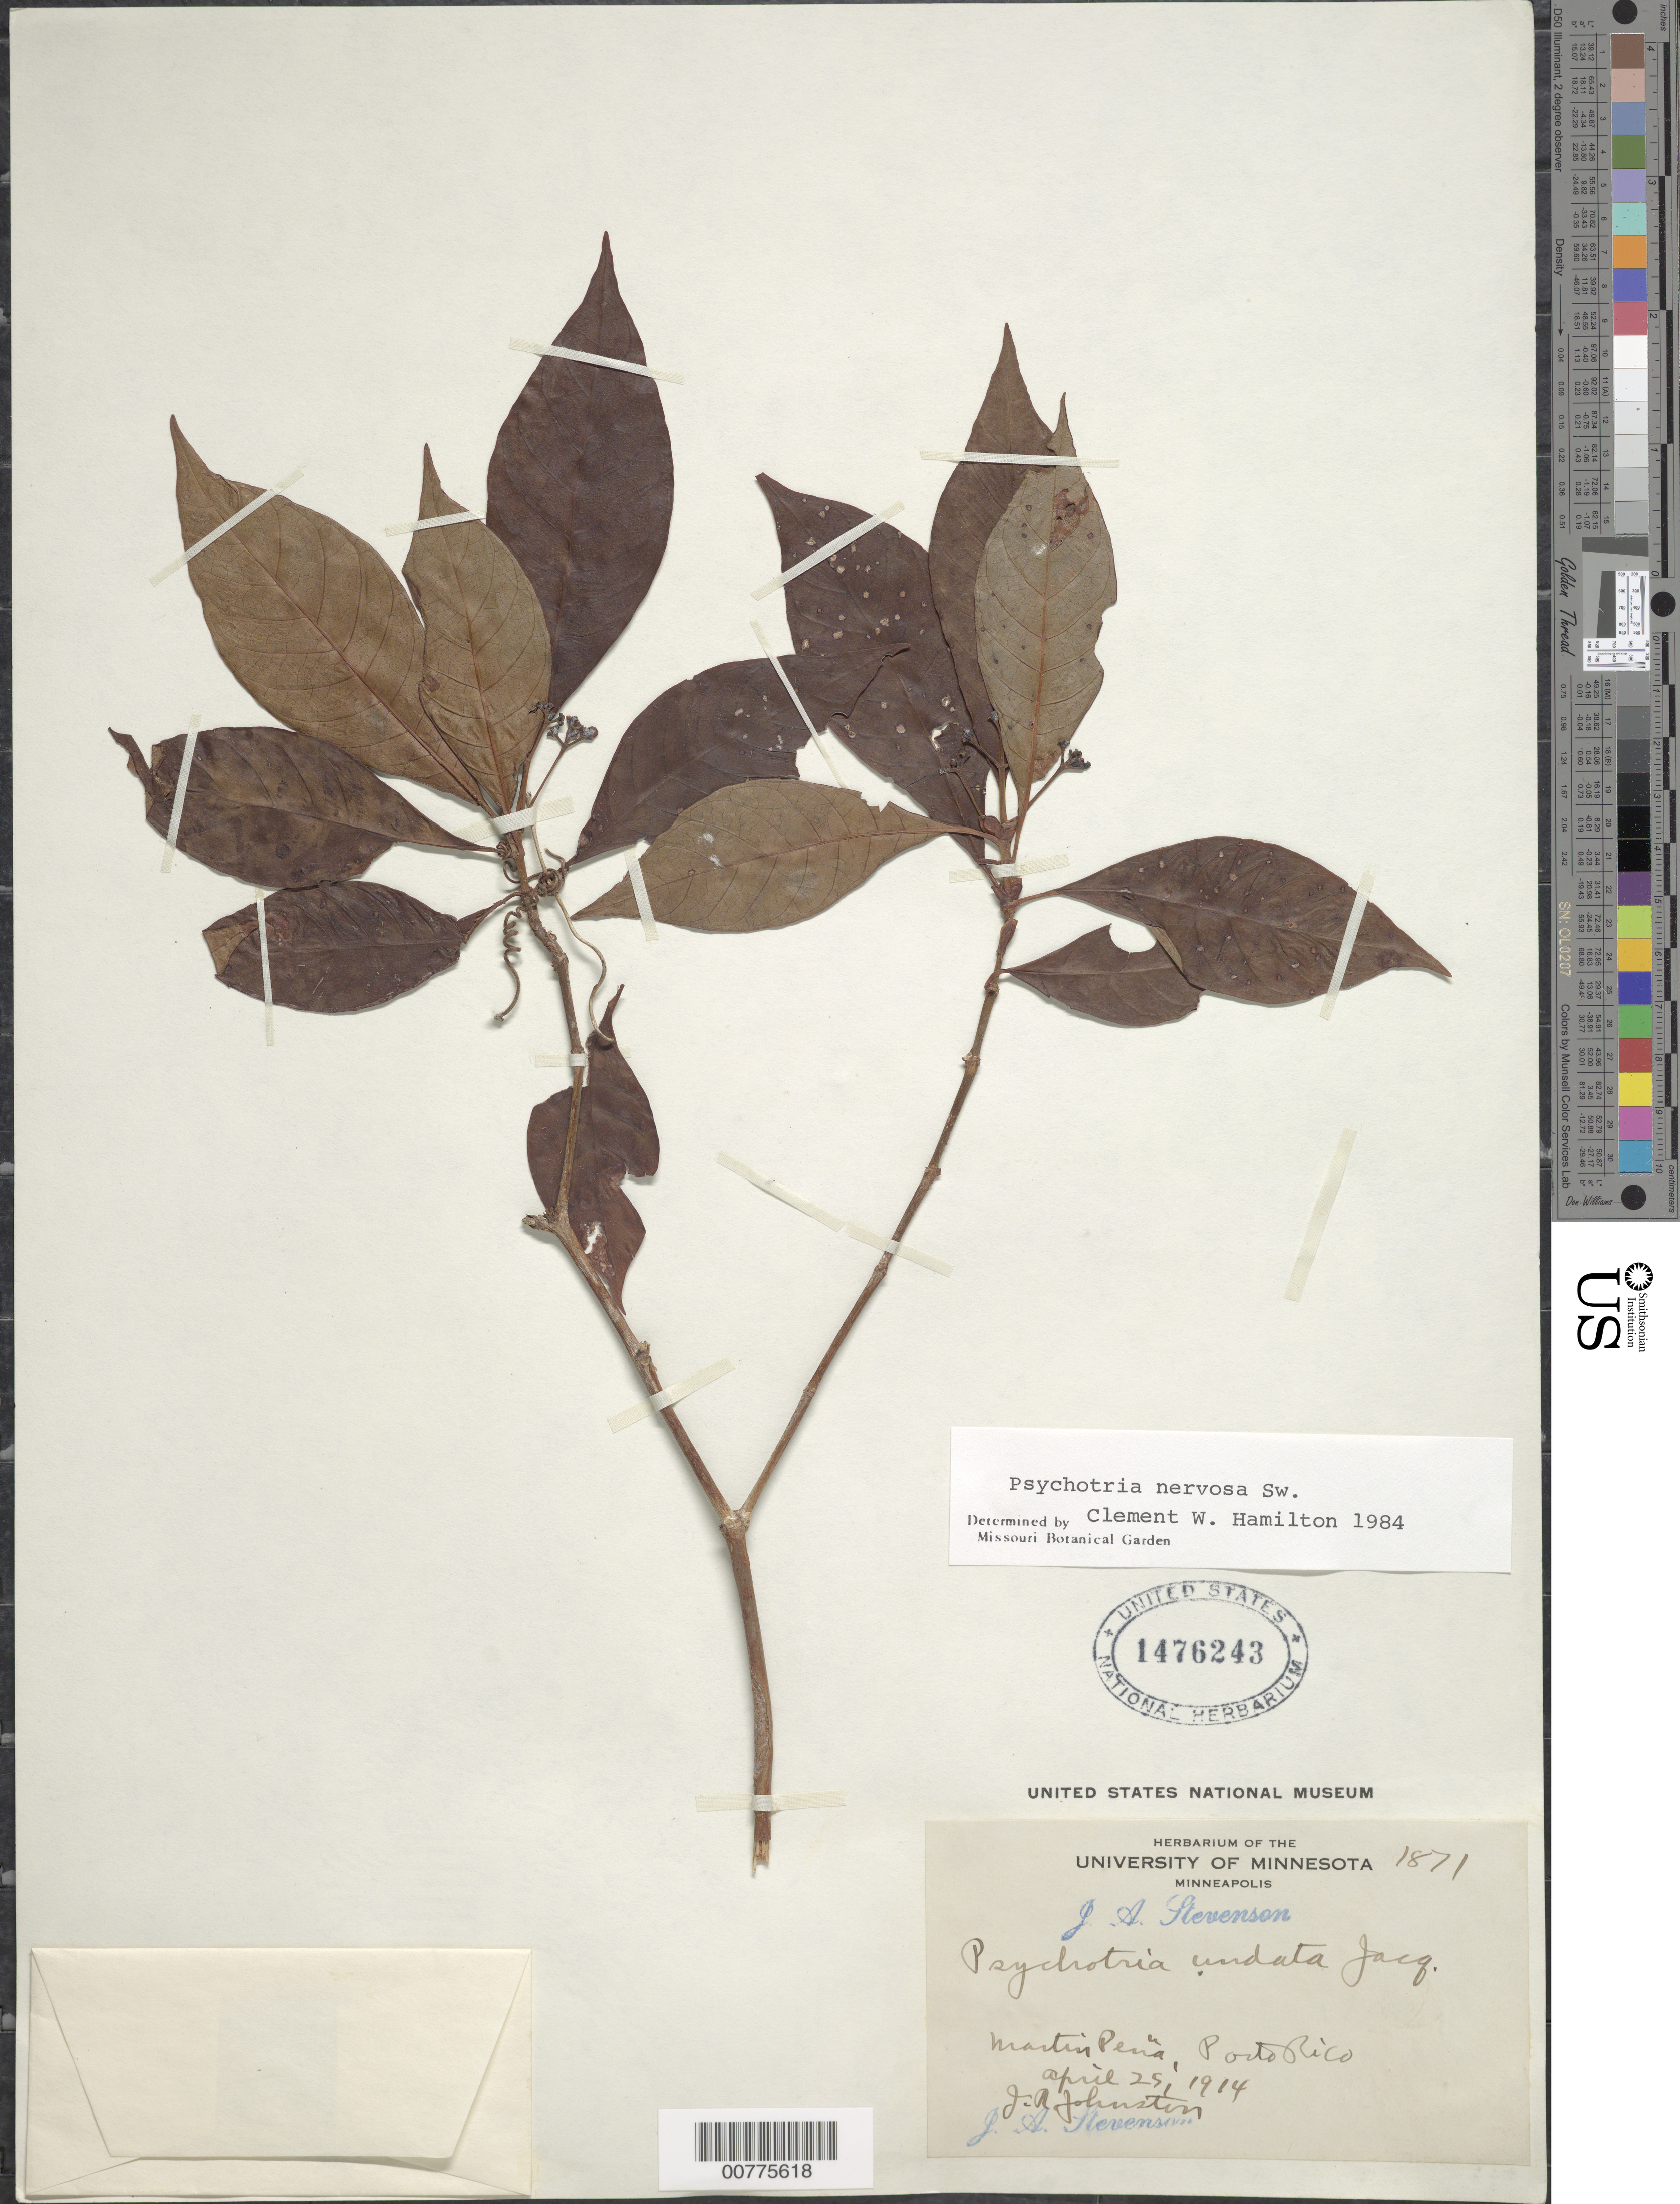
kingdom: Plantae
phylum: Tracheophyta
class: Magnoliopsida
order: Gentianales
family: Rubiaceae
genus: Psychotria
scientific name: Psychotria nervosa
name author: Sw.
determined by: Hamilton, C. W.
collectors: J. Johnston & J. A. Stevenson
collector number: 1871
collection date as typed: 25 Apr 1914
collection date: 1914-04-25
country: Puerto Rico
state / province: San Juan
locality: Martín Peña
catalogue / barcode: US 1476243